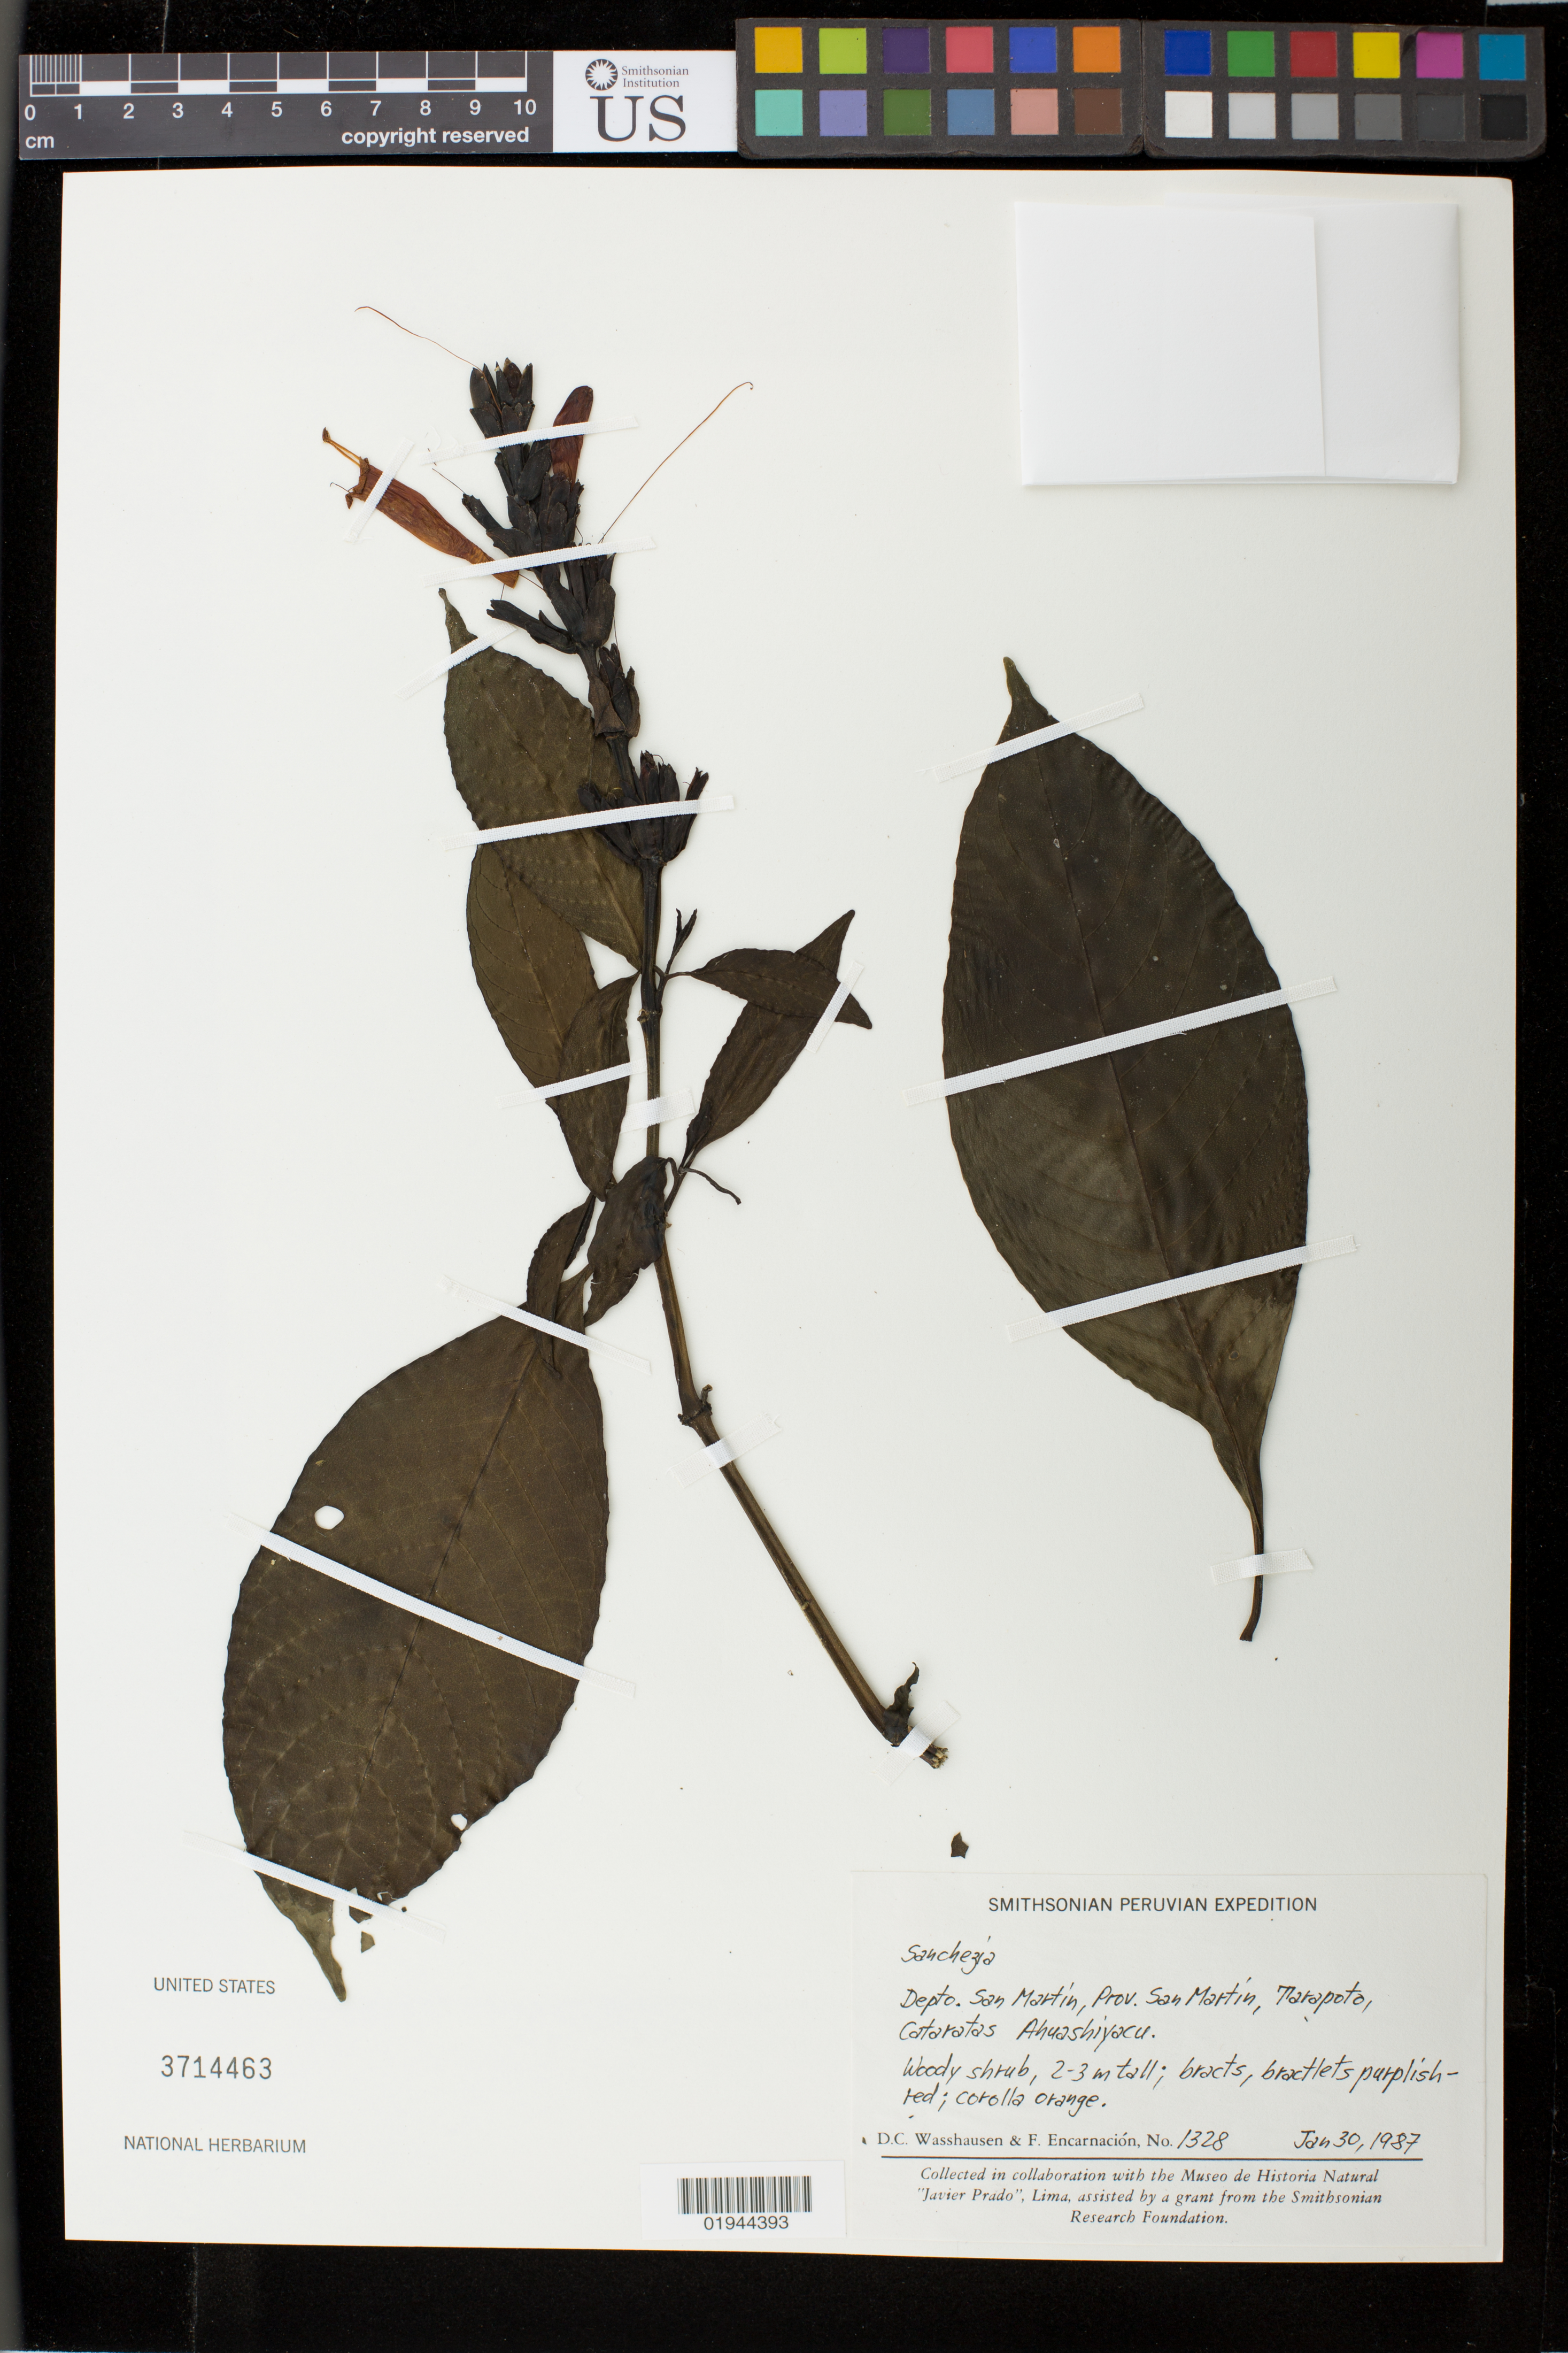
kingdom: Plantae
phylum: Tracheophyta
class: Magnoliopsida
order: Lamiales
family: Acanthaceae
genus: Sanchezia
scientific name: Sanchezia loranthifolia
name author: Lindau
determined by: Azevedo, Igor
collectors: D. C. Wasshausen & F. Encarnación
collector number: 1328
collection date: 1987-01-30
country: Peru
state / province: San Martín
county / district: San Martín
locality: Tarapoto, Cataratas Ahuashiyacu.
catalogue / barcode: US 3714463